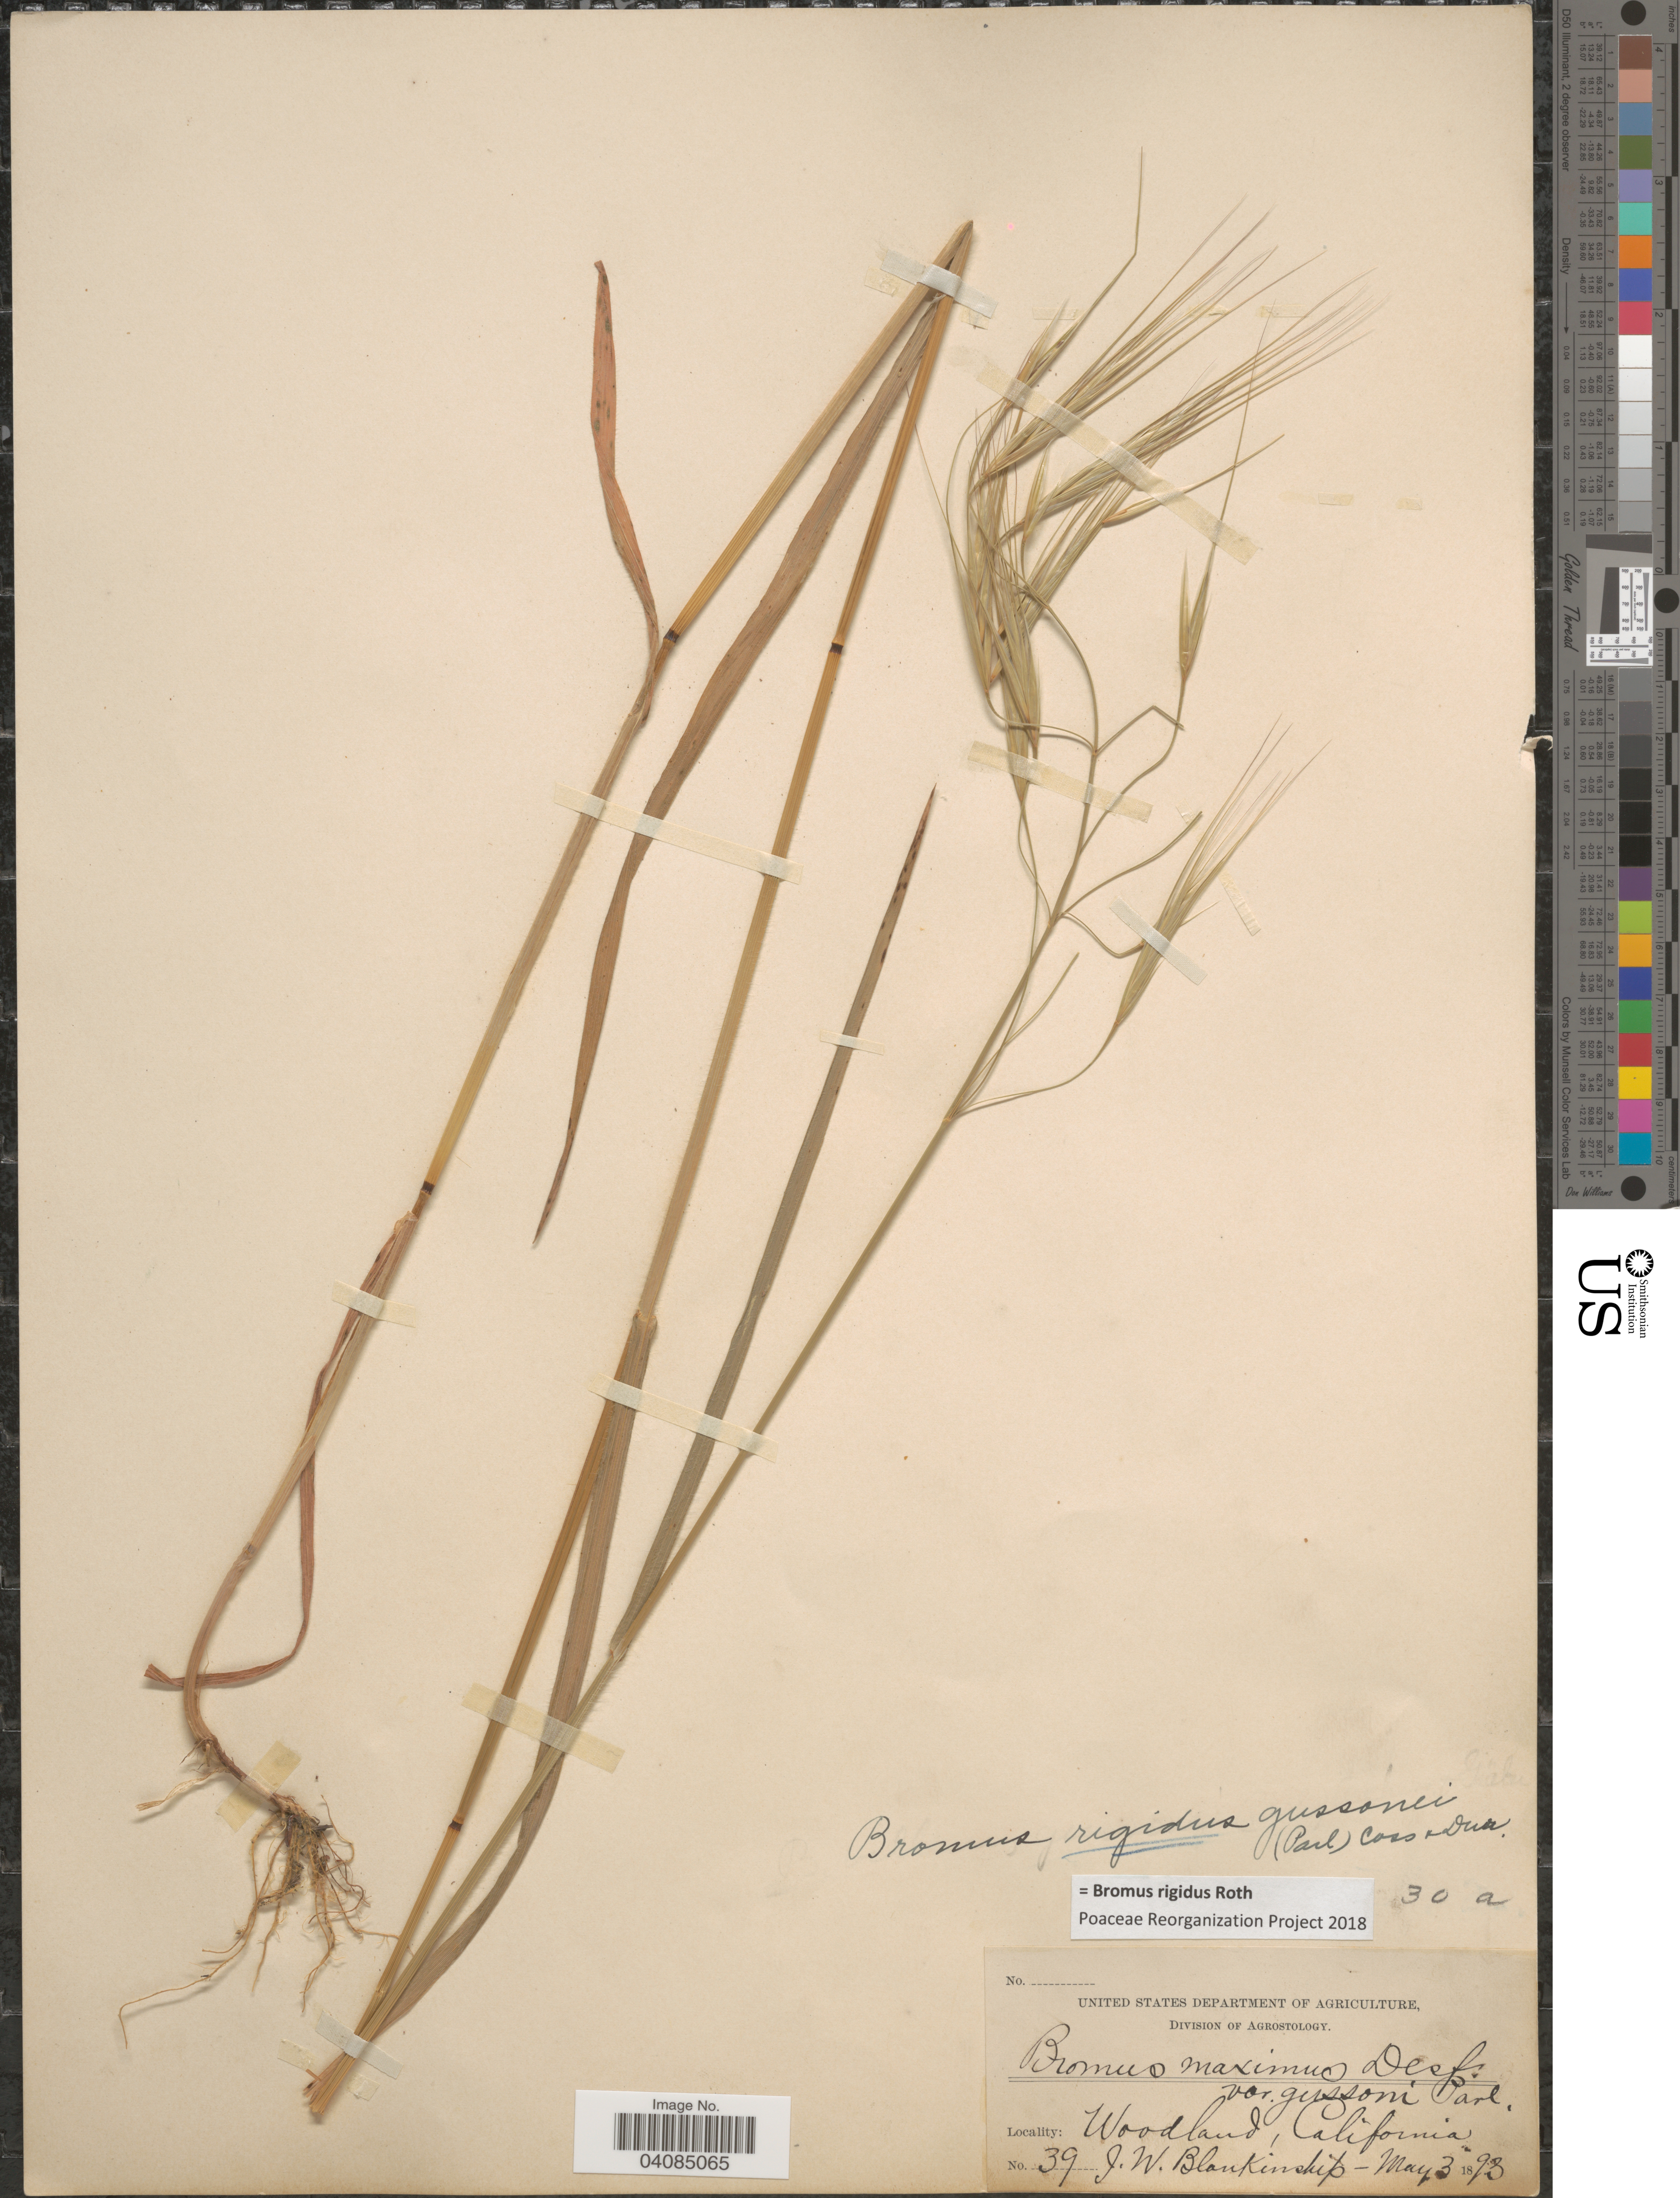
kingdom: Plantae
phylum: Tracheophyta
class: Liliopsida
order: Poales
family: Poaceae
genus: Bromus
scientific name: Bromus rigidus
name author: Roth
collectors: J. W. Blankinship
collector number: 39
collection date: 1893-05-03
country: United States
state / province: California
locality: Woodland.